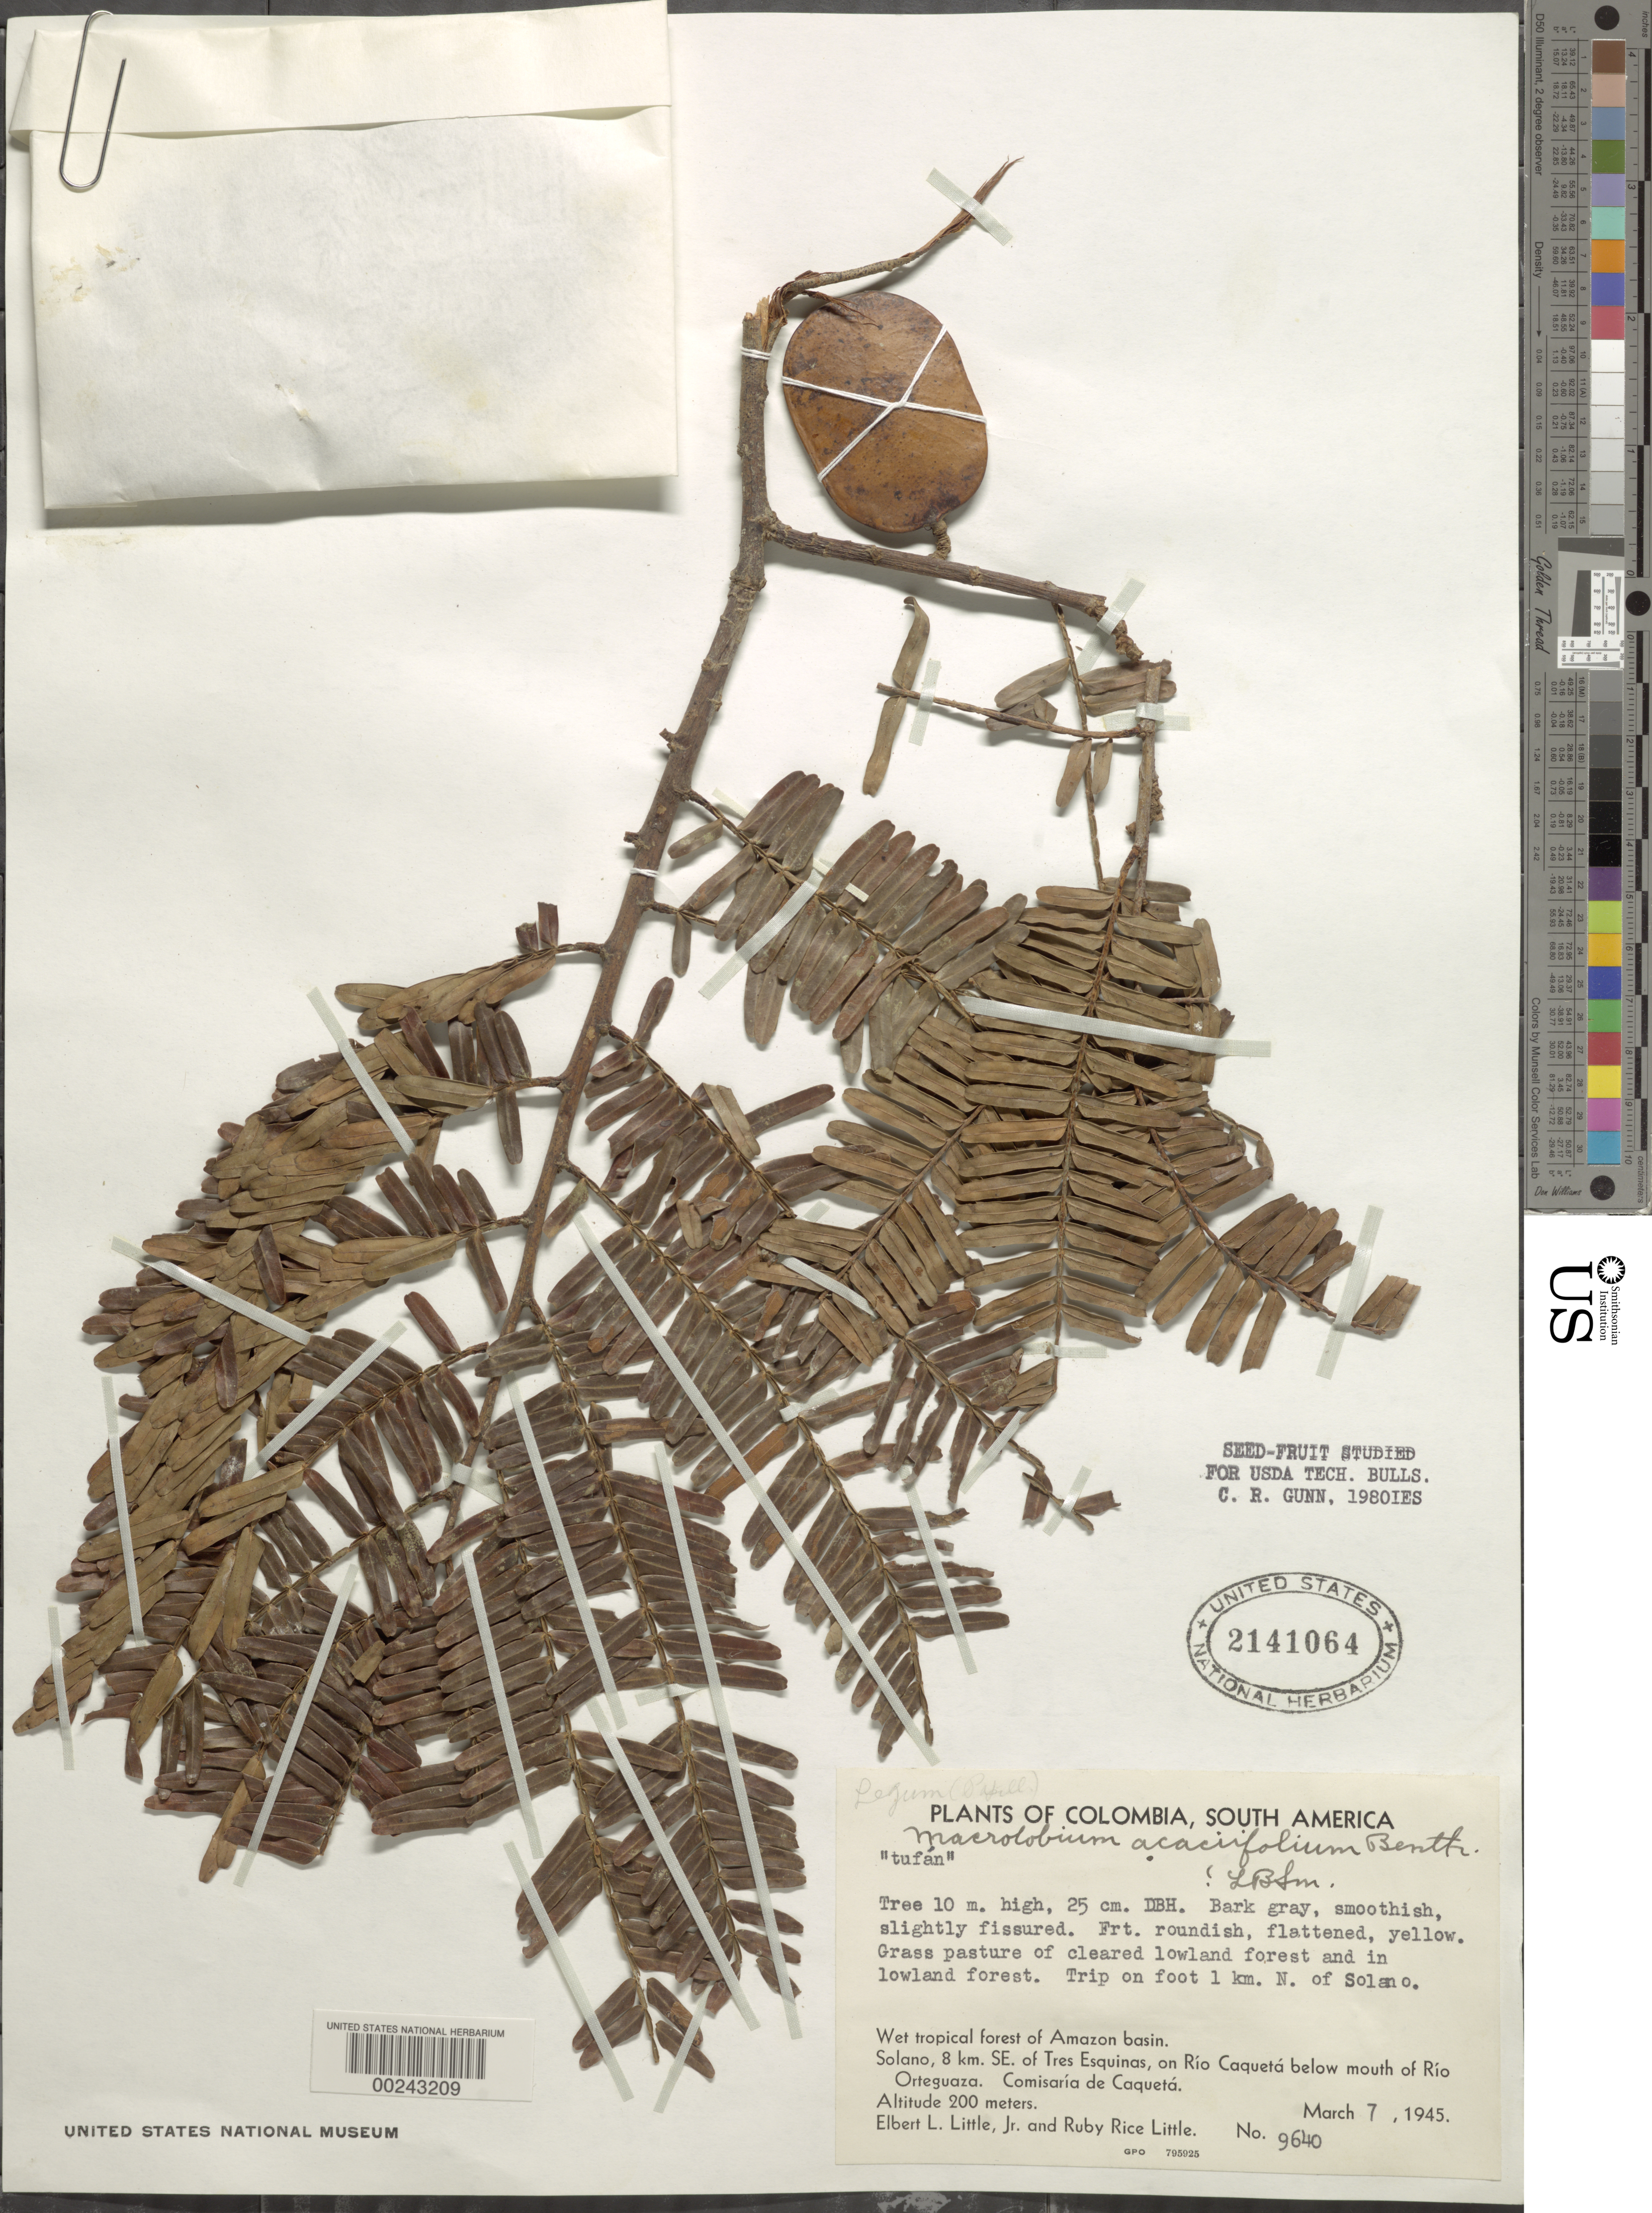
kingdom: Plantae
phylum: Tracheophyta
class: Magnoliopsida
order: Fabales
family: Fabaceae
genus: Macrolobium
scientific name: Macrolobium acaciifolium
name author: (Benth.) Benth.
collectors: E. L. Little & R. R. Little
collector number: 9640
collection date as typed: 07 Mar 1945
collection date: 1945-03-07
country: Colombia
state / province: Caquetá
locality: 1 km N of Solano, 8 km SE of Tres Esquinas, on Rio Caqueta below mouth of Rio Ortequaza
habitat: Grass pasture of cleard lowland forest + lowland forest; wet tropical forest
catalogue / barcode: US 2141064